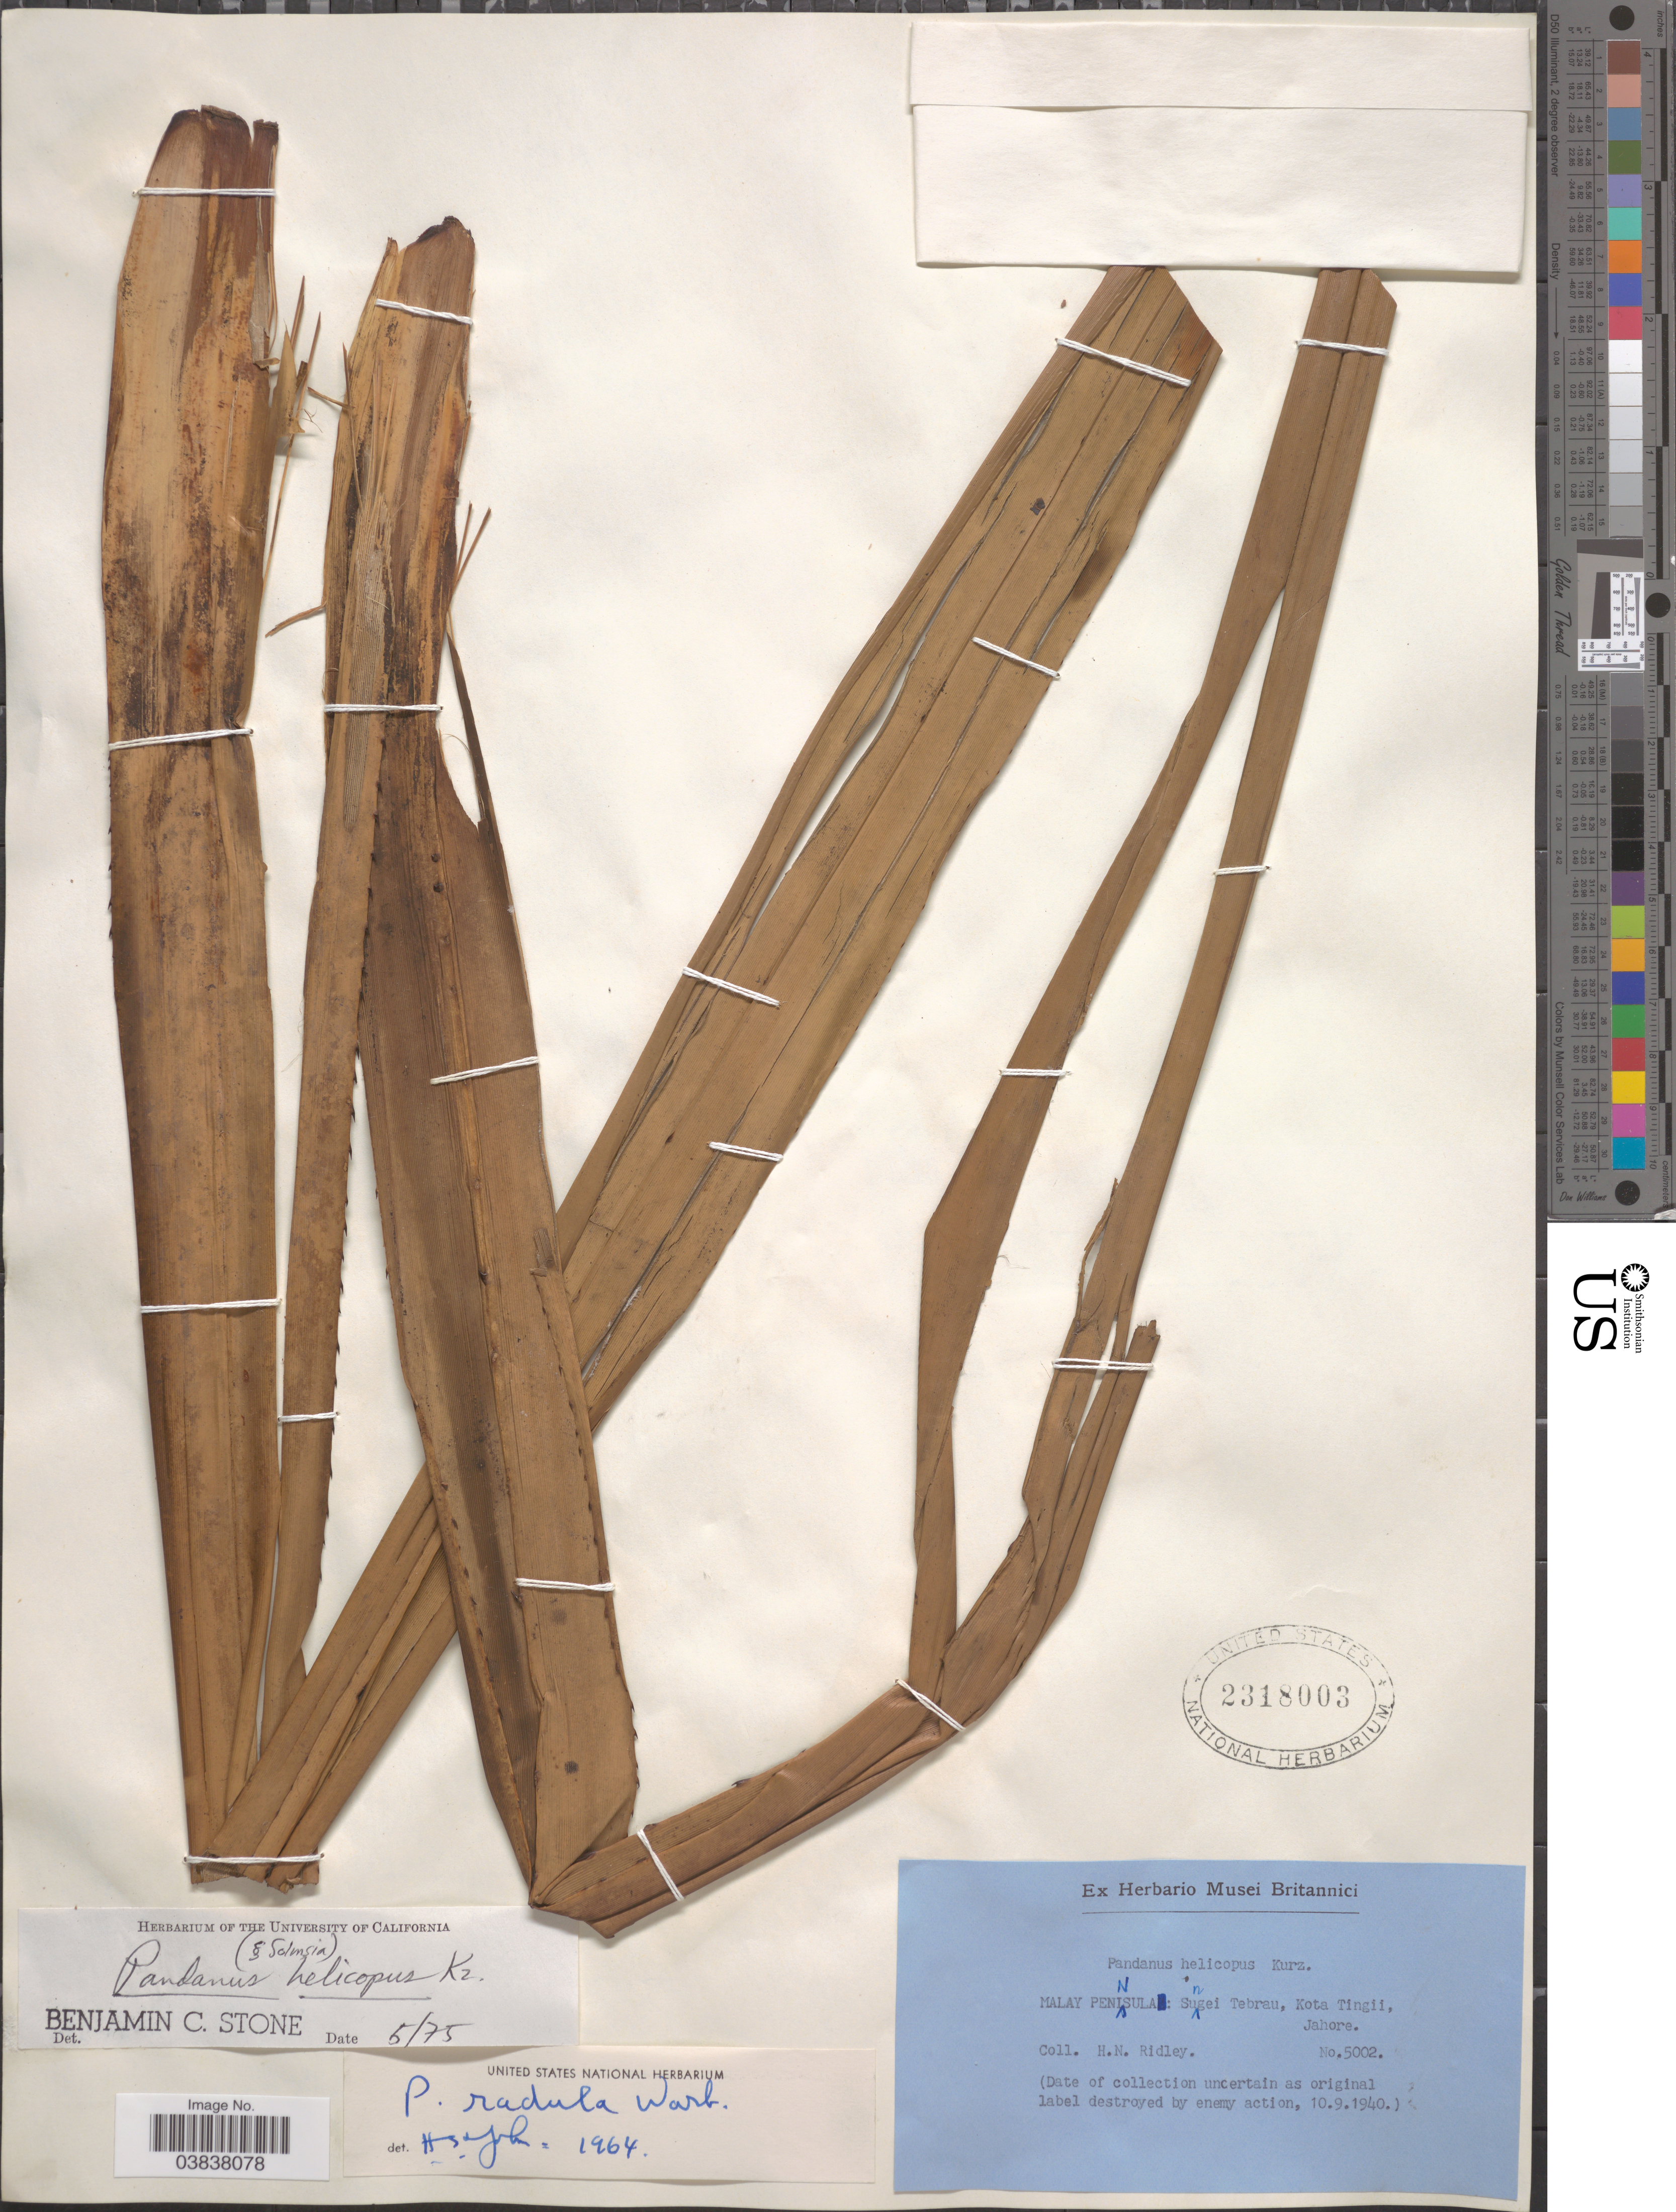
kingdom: Plantae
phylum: Tracheophyta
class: Liliopsida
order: Pandanales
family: Pandanaceae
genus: Pandanus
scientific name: Pandanus helicopus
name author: Kurz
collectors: H. N. Ridley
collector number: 5002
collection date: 1940-09-10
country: Malaysia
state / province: Johor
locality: Malay Peninsula: Sungei Tebrau, Kota Tingii, Jahore.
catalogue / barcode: US 2318003